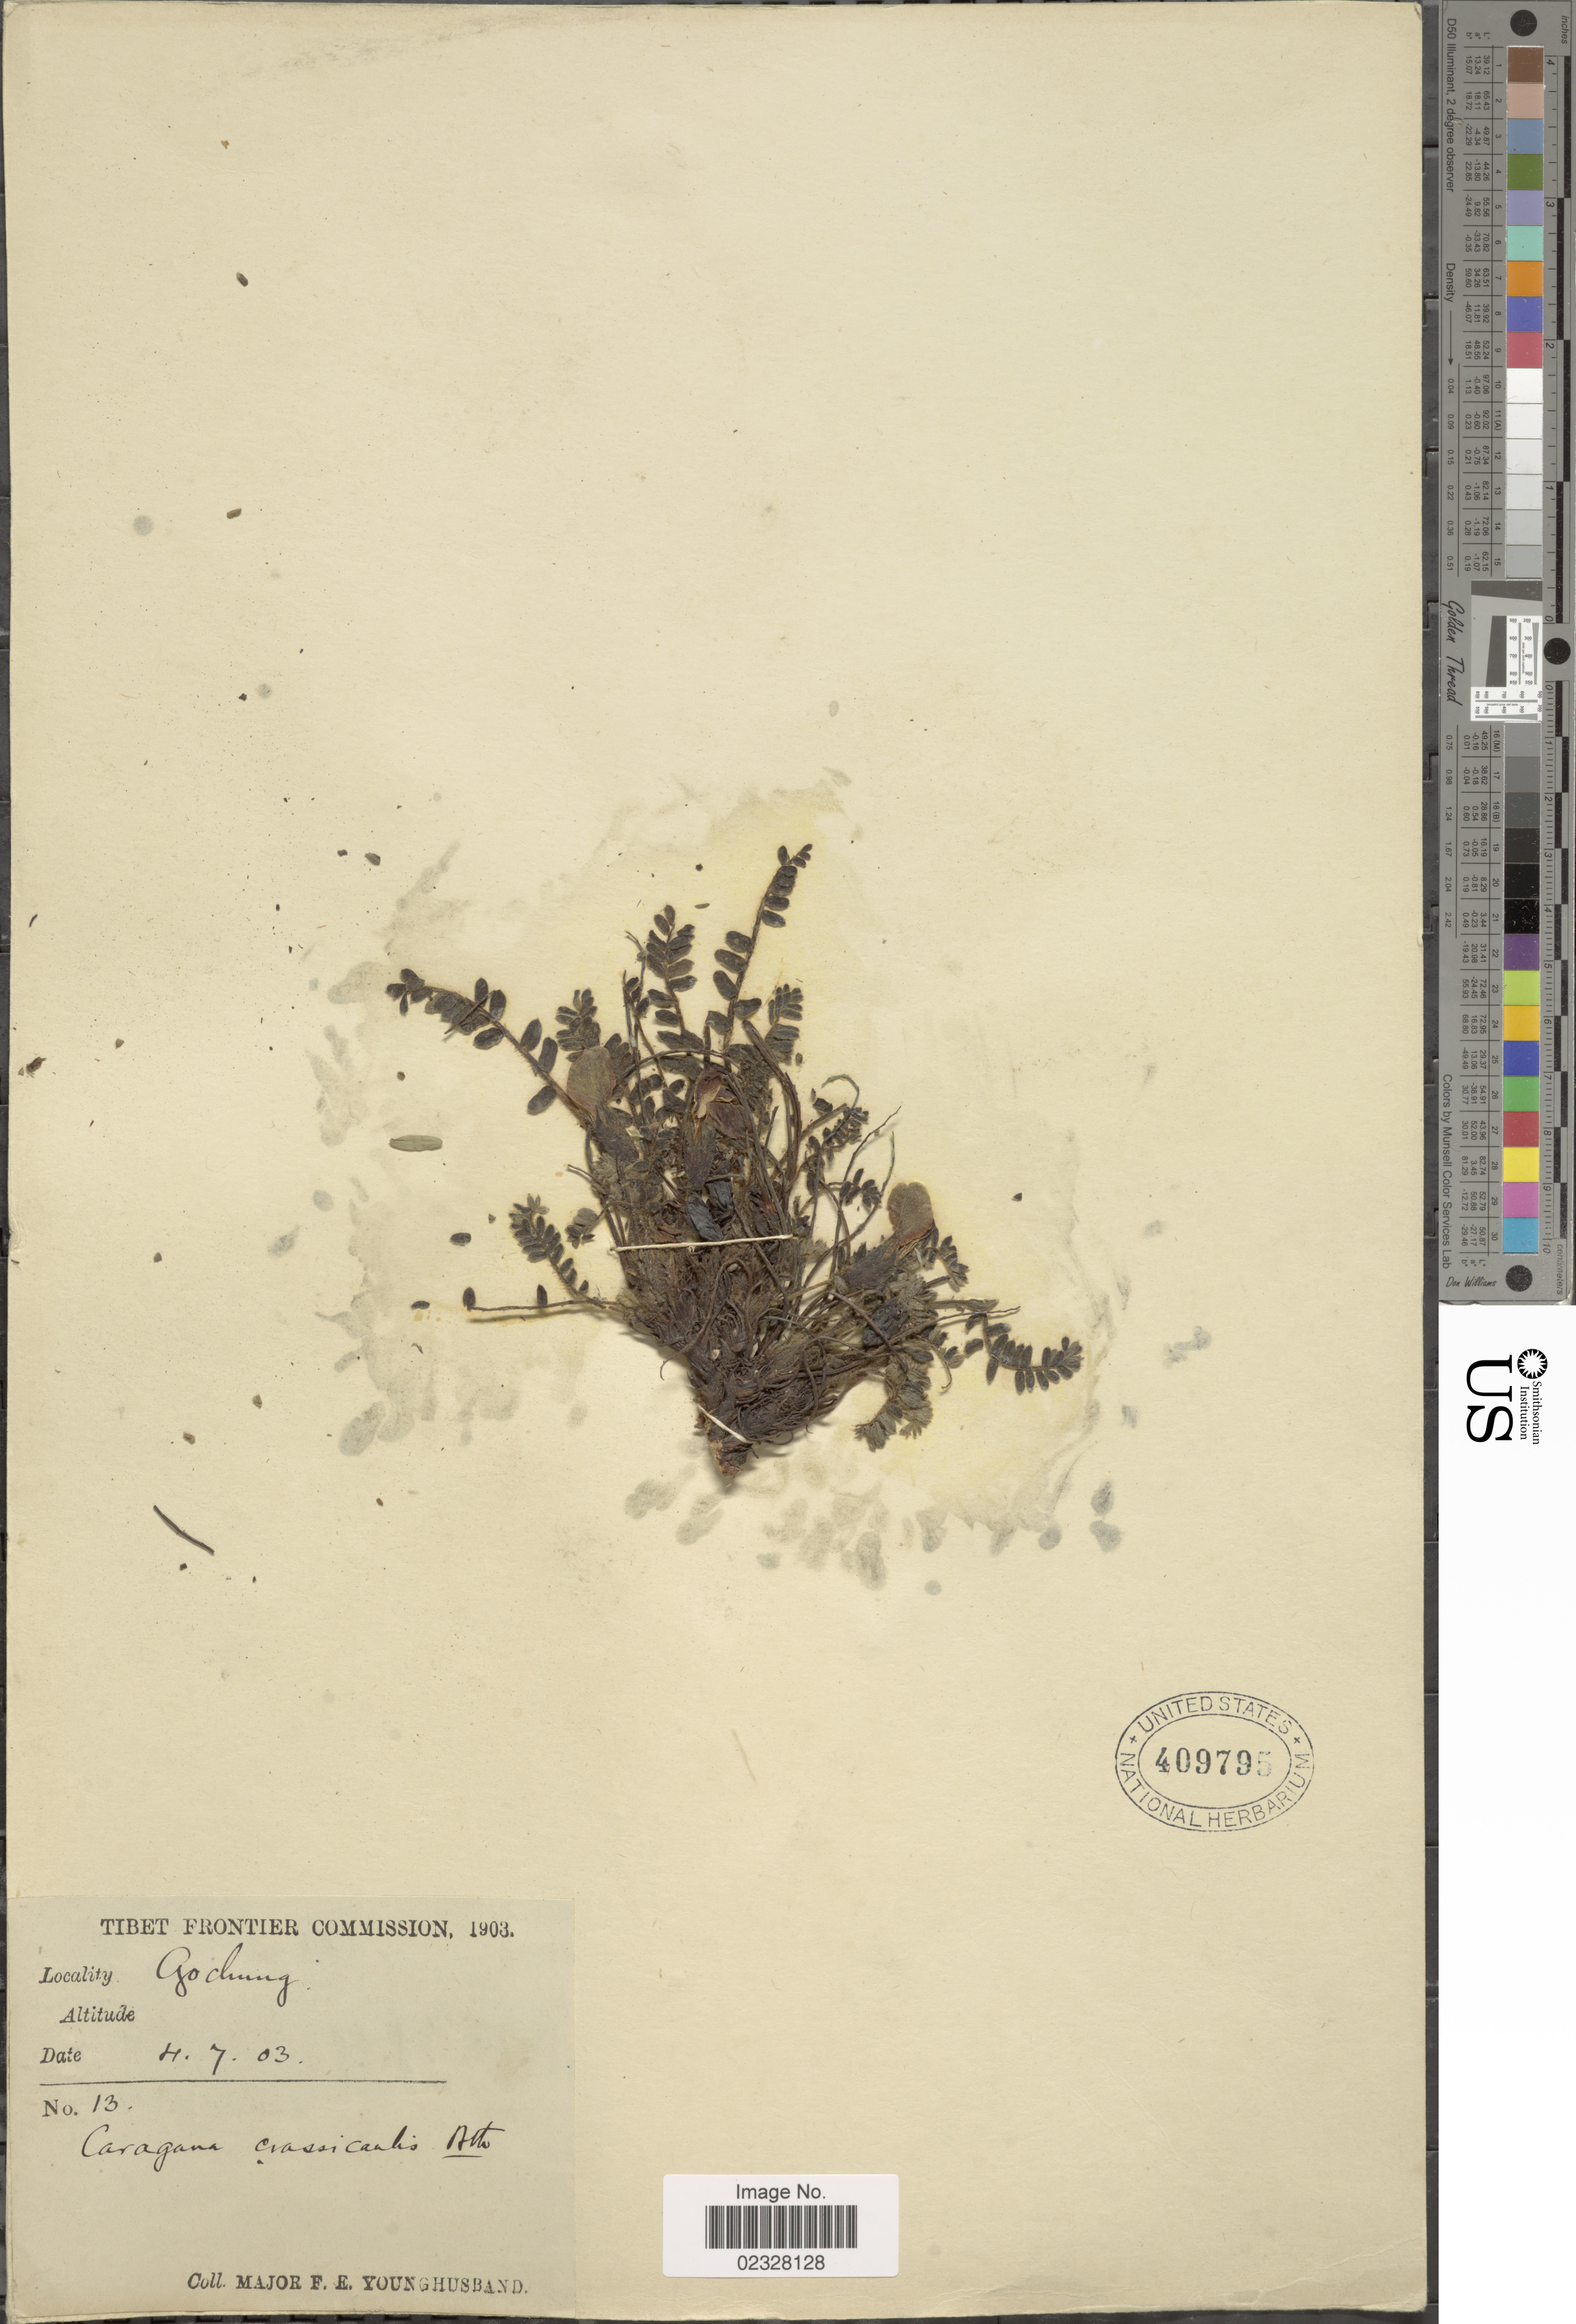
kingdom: Plantae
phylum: Tracheophyta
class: Magnoliopsida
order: Fabales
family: Fabaceae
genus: Caragana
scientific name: Caragana crassicaulis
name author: (Baker) Benth.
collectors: F. Younghusband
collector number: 13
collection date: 1903-07-04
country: China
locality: Gochung. Tibet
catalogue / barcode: US 409795